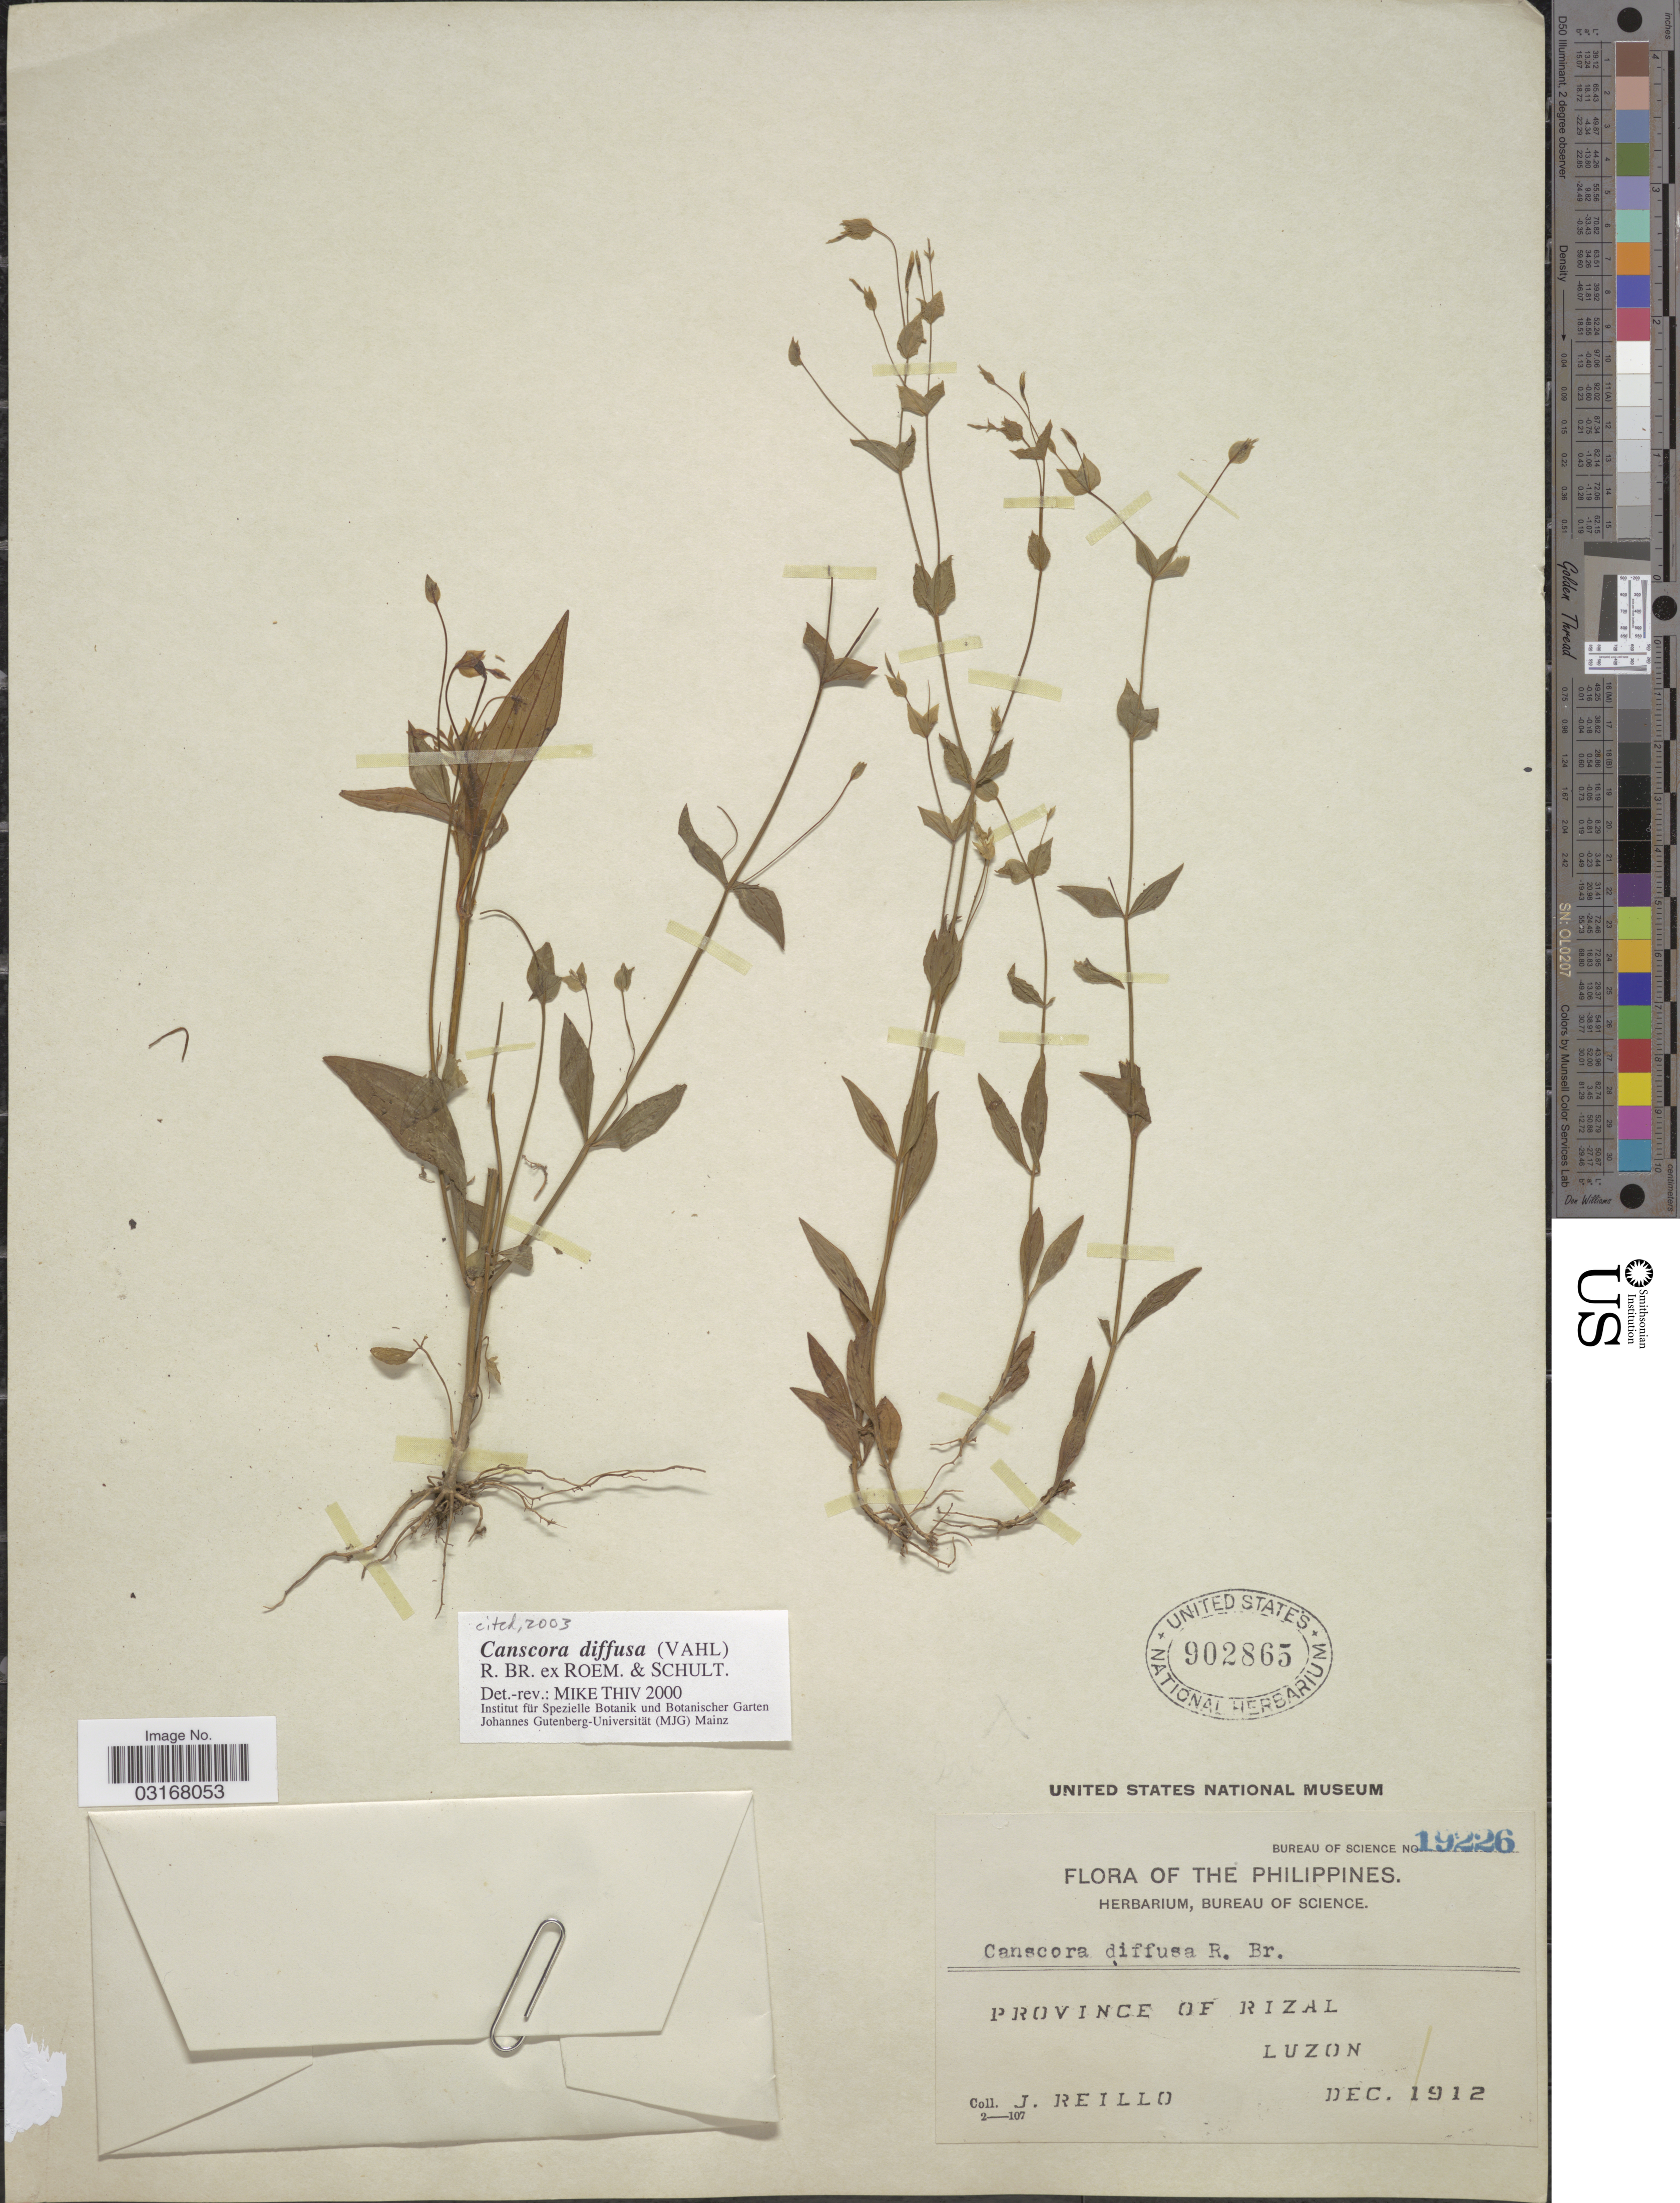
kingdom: Plantae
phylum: Tracheophyta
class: Magnoliopsida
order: Gentianales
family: Gentianaceae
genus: Canscora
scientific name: Canscora diffusa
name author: (Vahl) R. Br. ex Roem. & Schult.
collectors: J. Reillo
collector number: Bureau of Science 19226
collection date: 1912-12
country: Philippines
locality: Province of Rizal. Luzon.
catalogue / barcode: US 902865